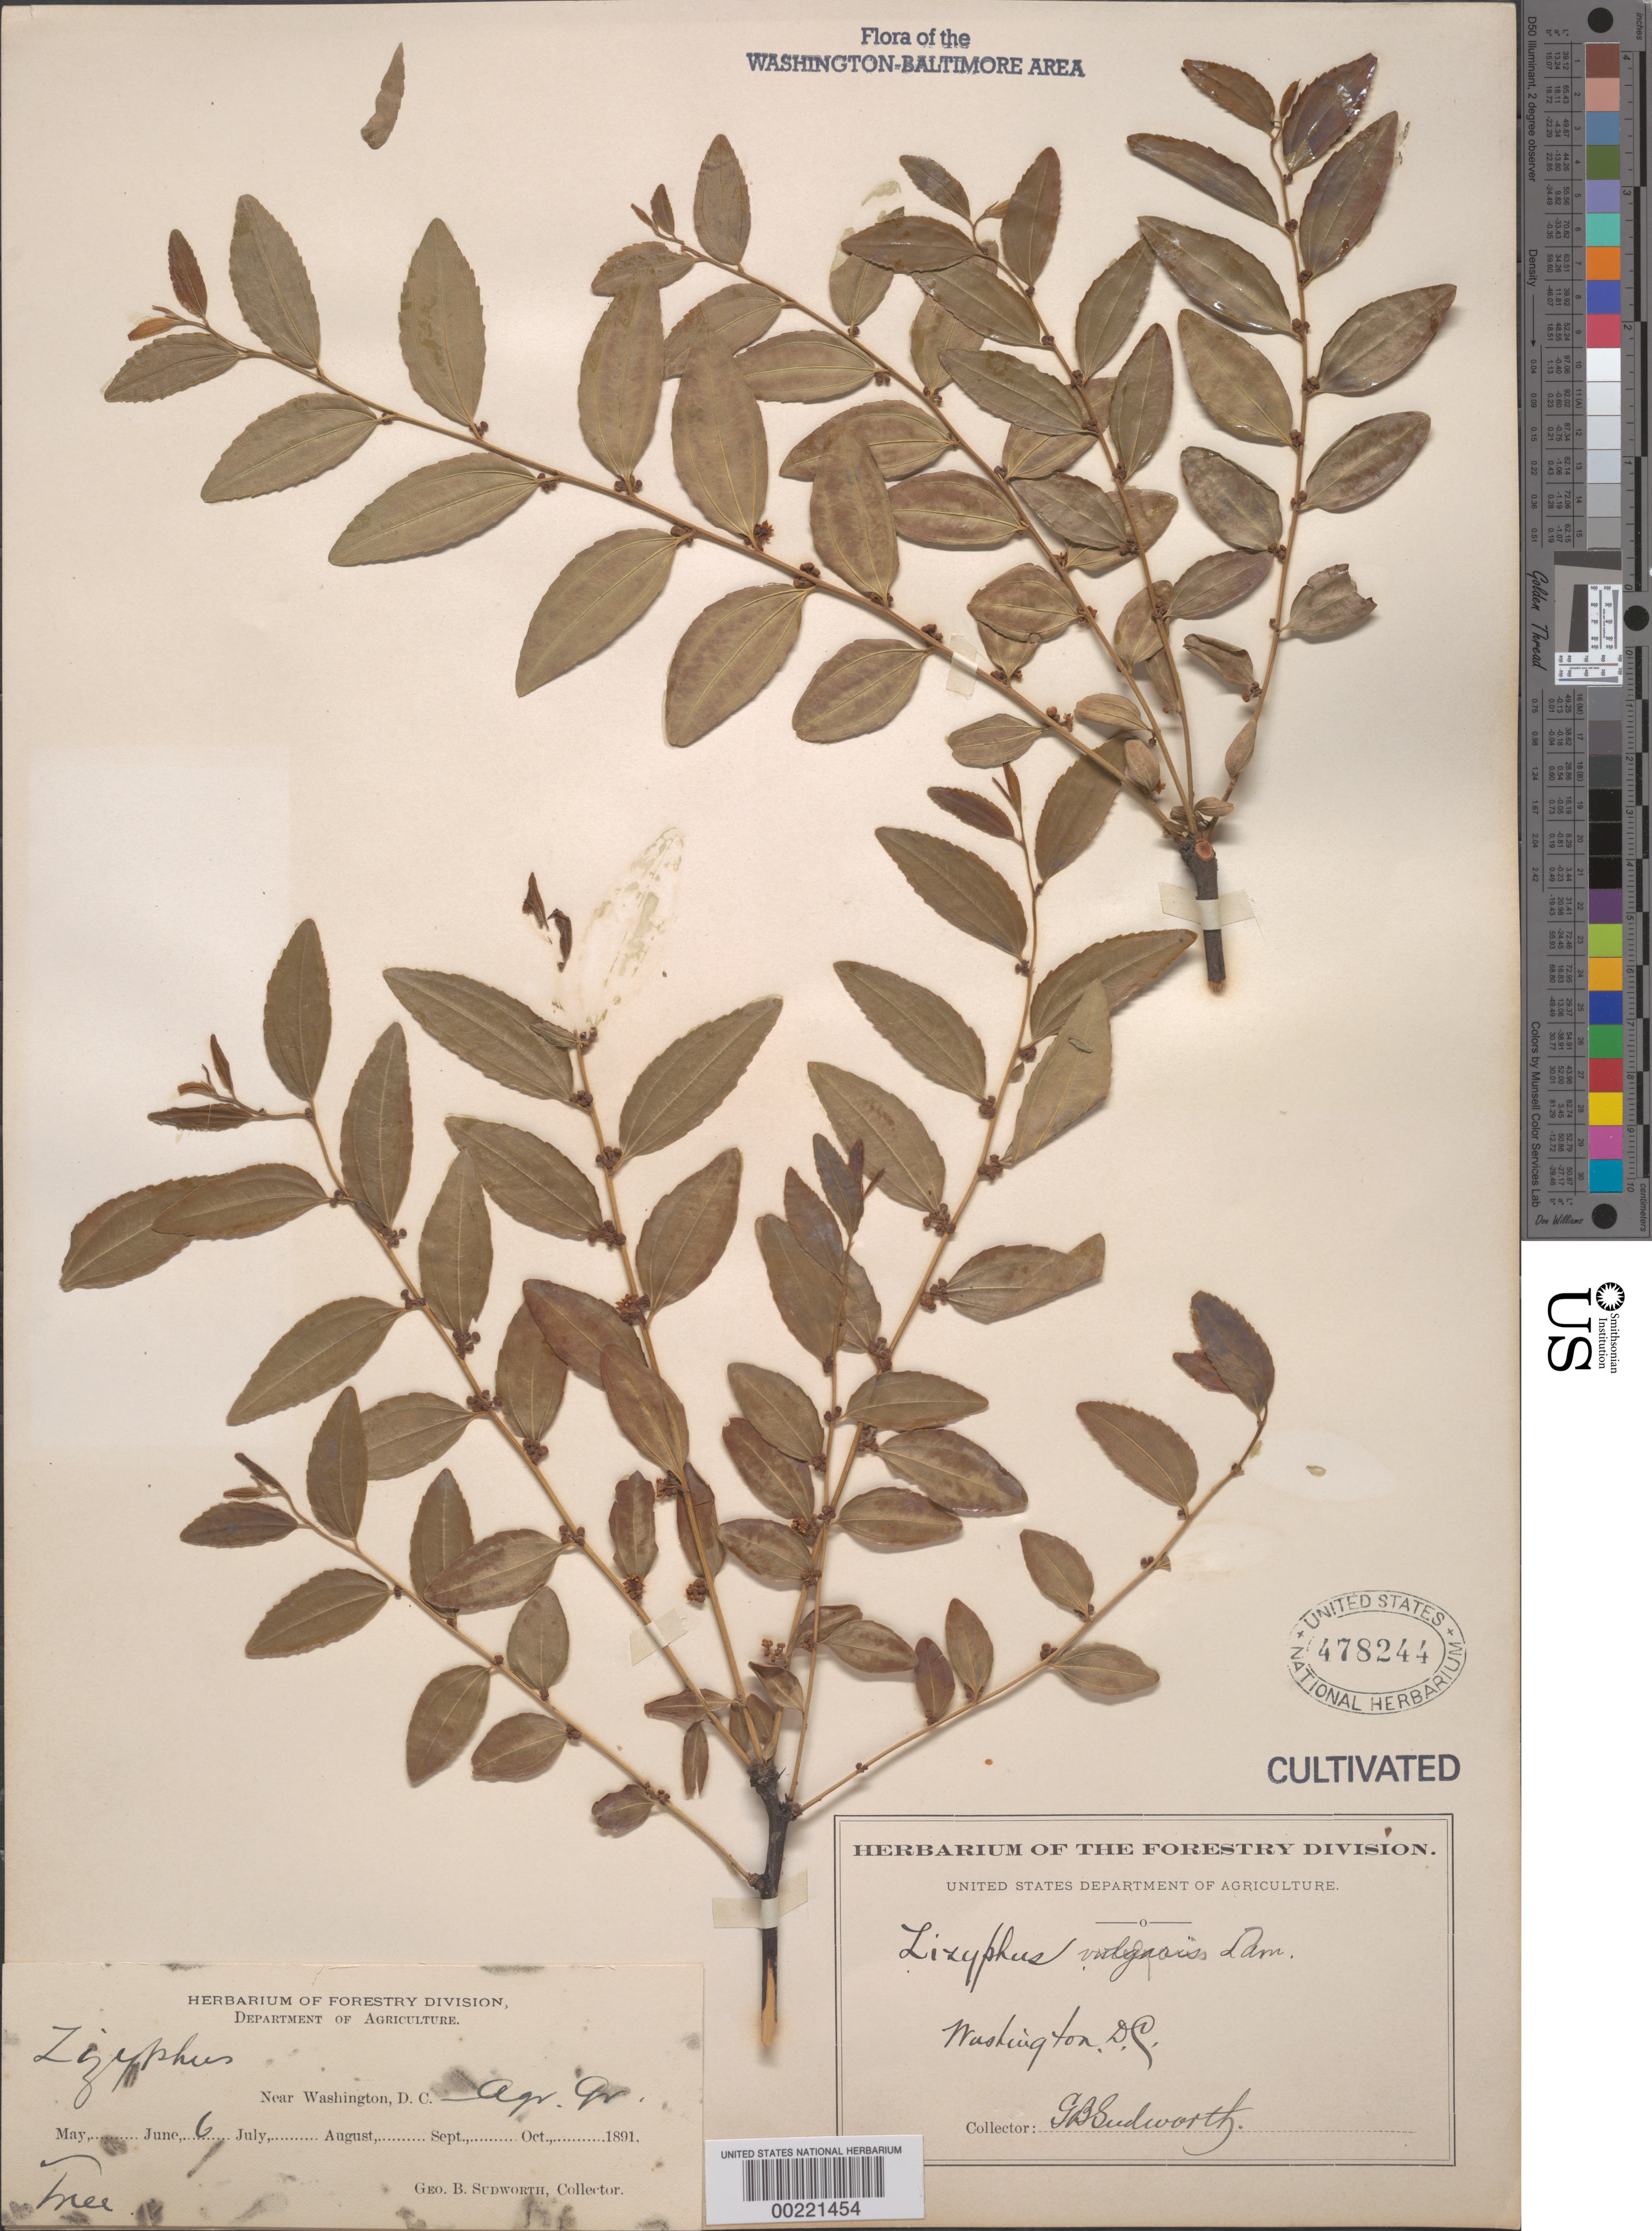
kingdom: Plantae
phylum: Tracheophyta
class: Magnoliopsida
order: Rosales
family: Rhamnaceae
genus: Ziziphus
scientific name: Ziziphus vulgaris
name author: Lam.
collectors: G. B. Sudworth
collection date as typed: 06 Jun 1891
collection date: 1891-06-06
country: United States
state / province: District of Columbia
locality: Department of Agriculture grounds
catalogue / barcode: US 478244